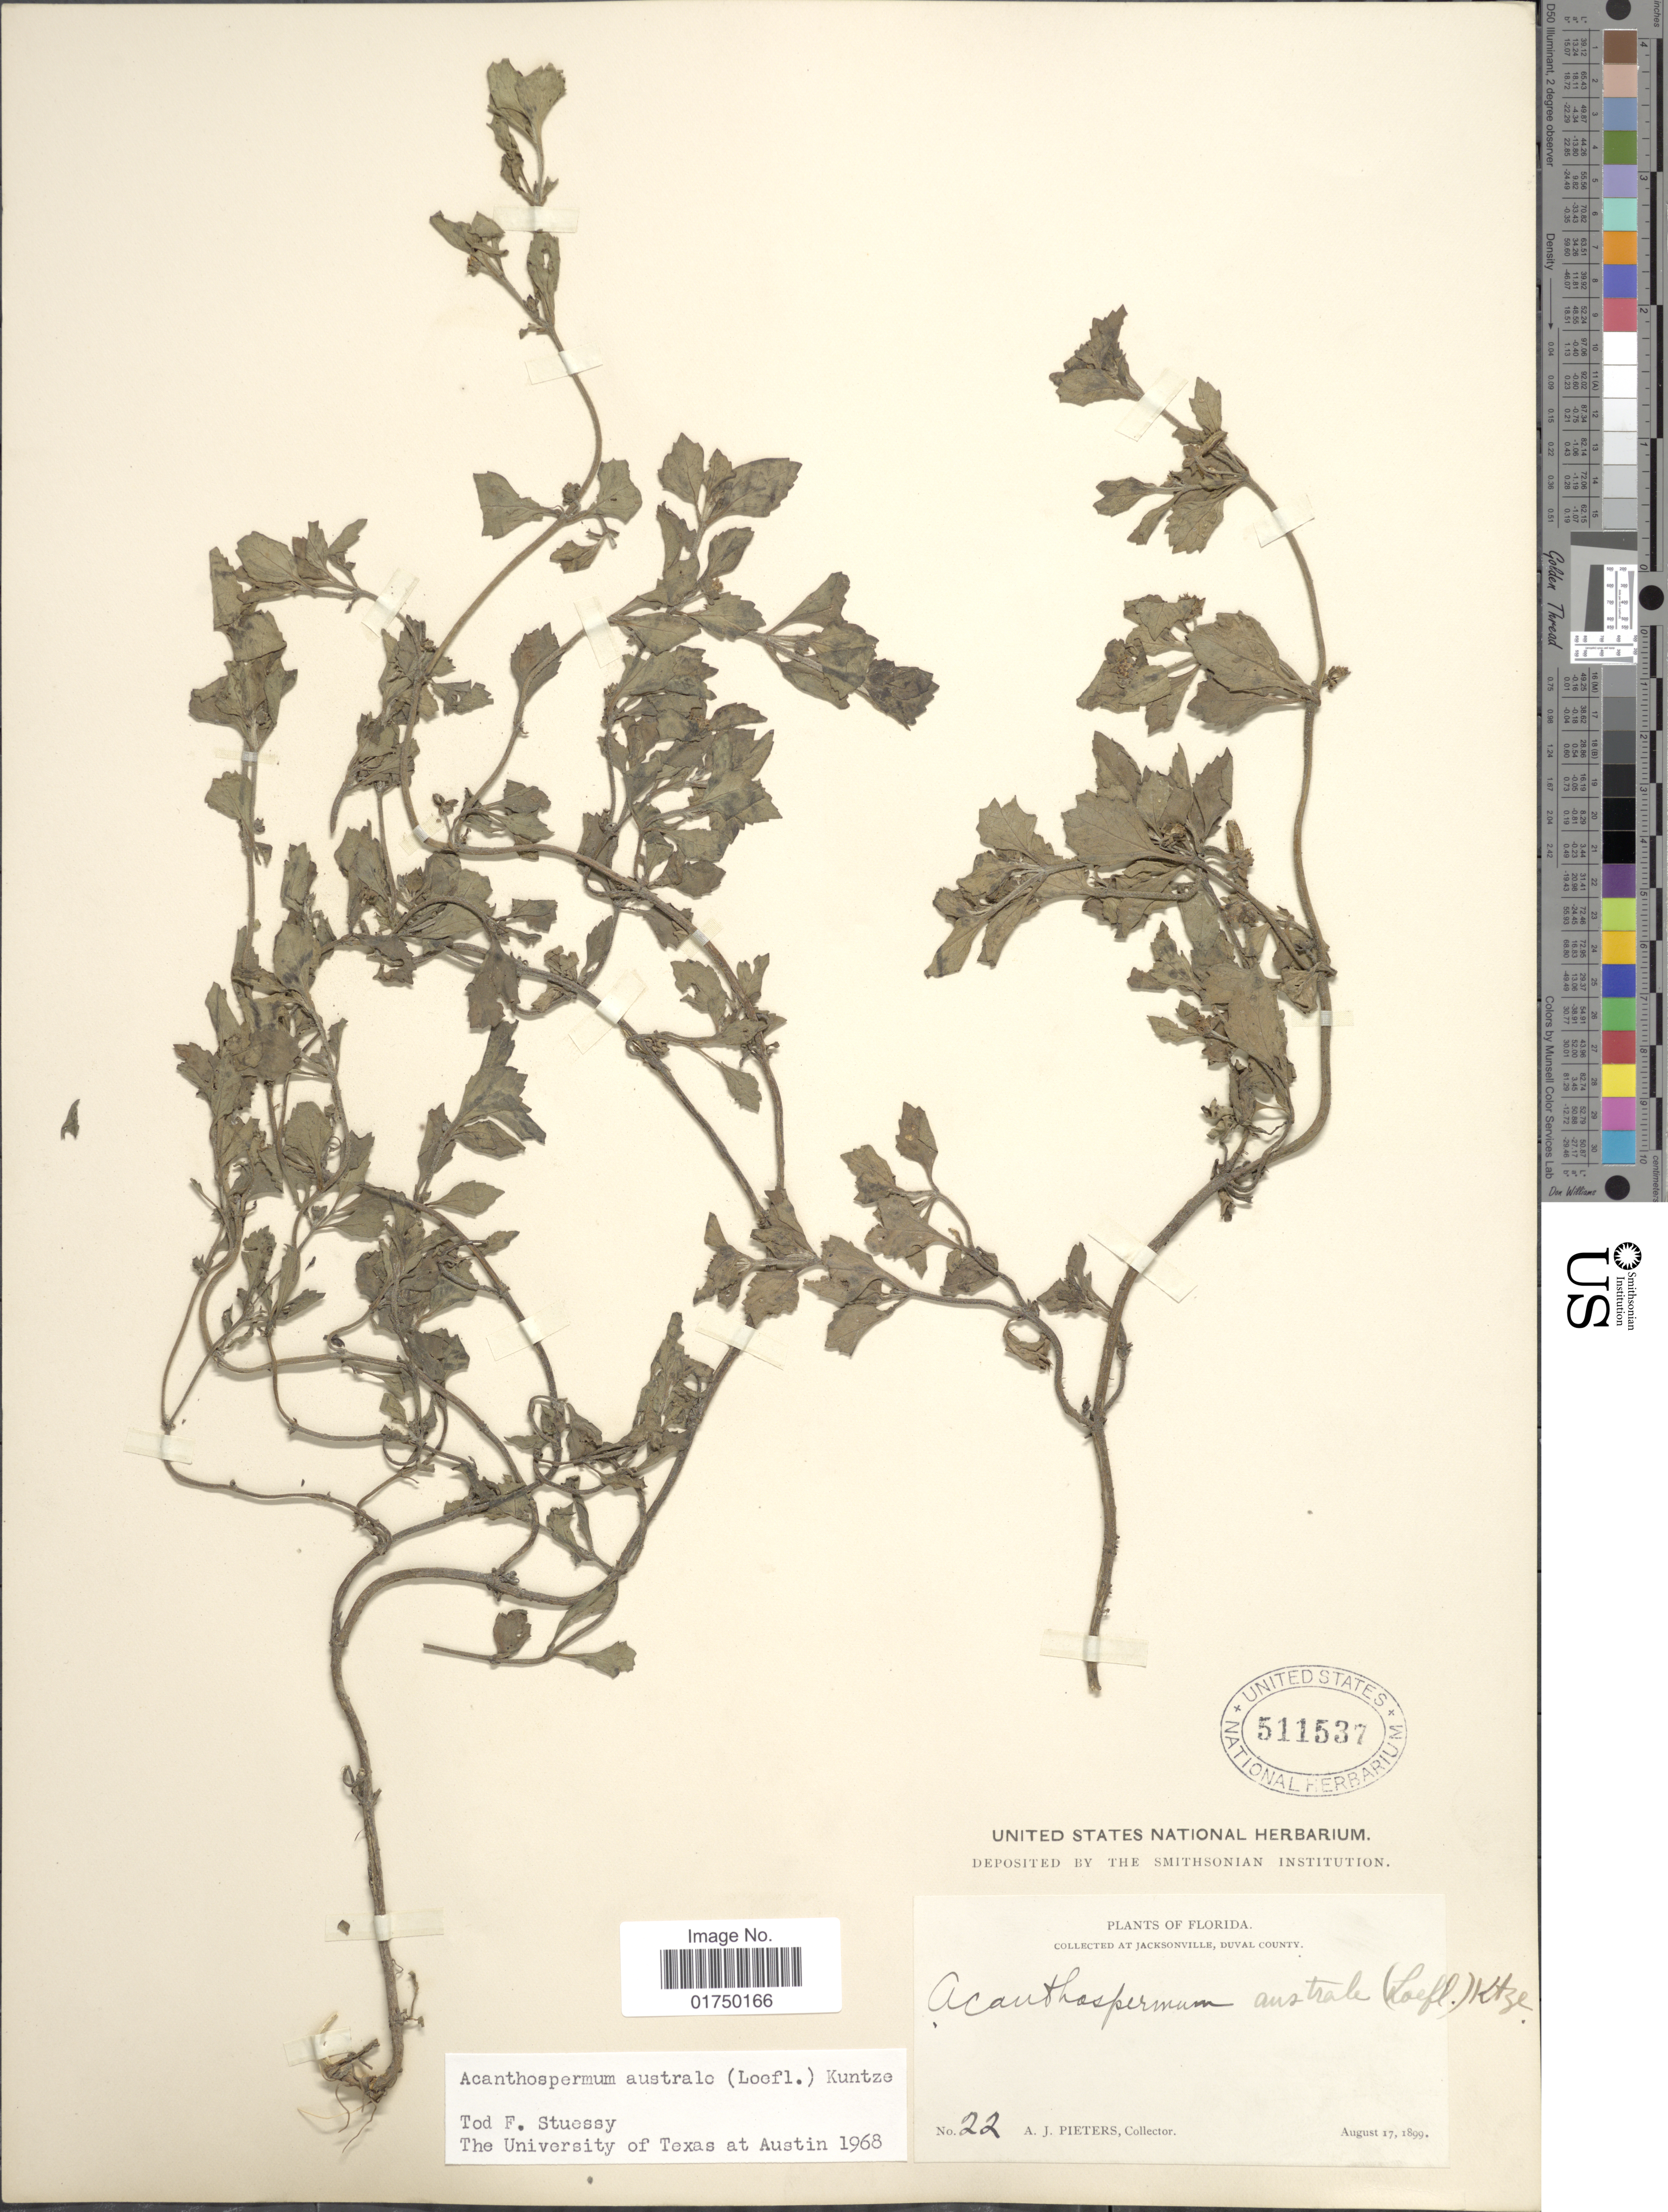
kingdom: Plantae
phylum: Tracheophyta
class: Magnoliopsida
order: Asterales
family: Asteraceae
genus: Acanthospermum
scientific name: Acanthospermum australe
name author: (Loefl.) Kuntze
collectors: A. Pieters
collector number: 22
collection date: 1899-08-17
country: United States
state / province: Florida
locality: At Jacksonville, Duval County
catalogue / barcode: US 511537